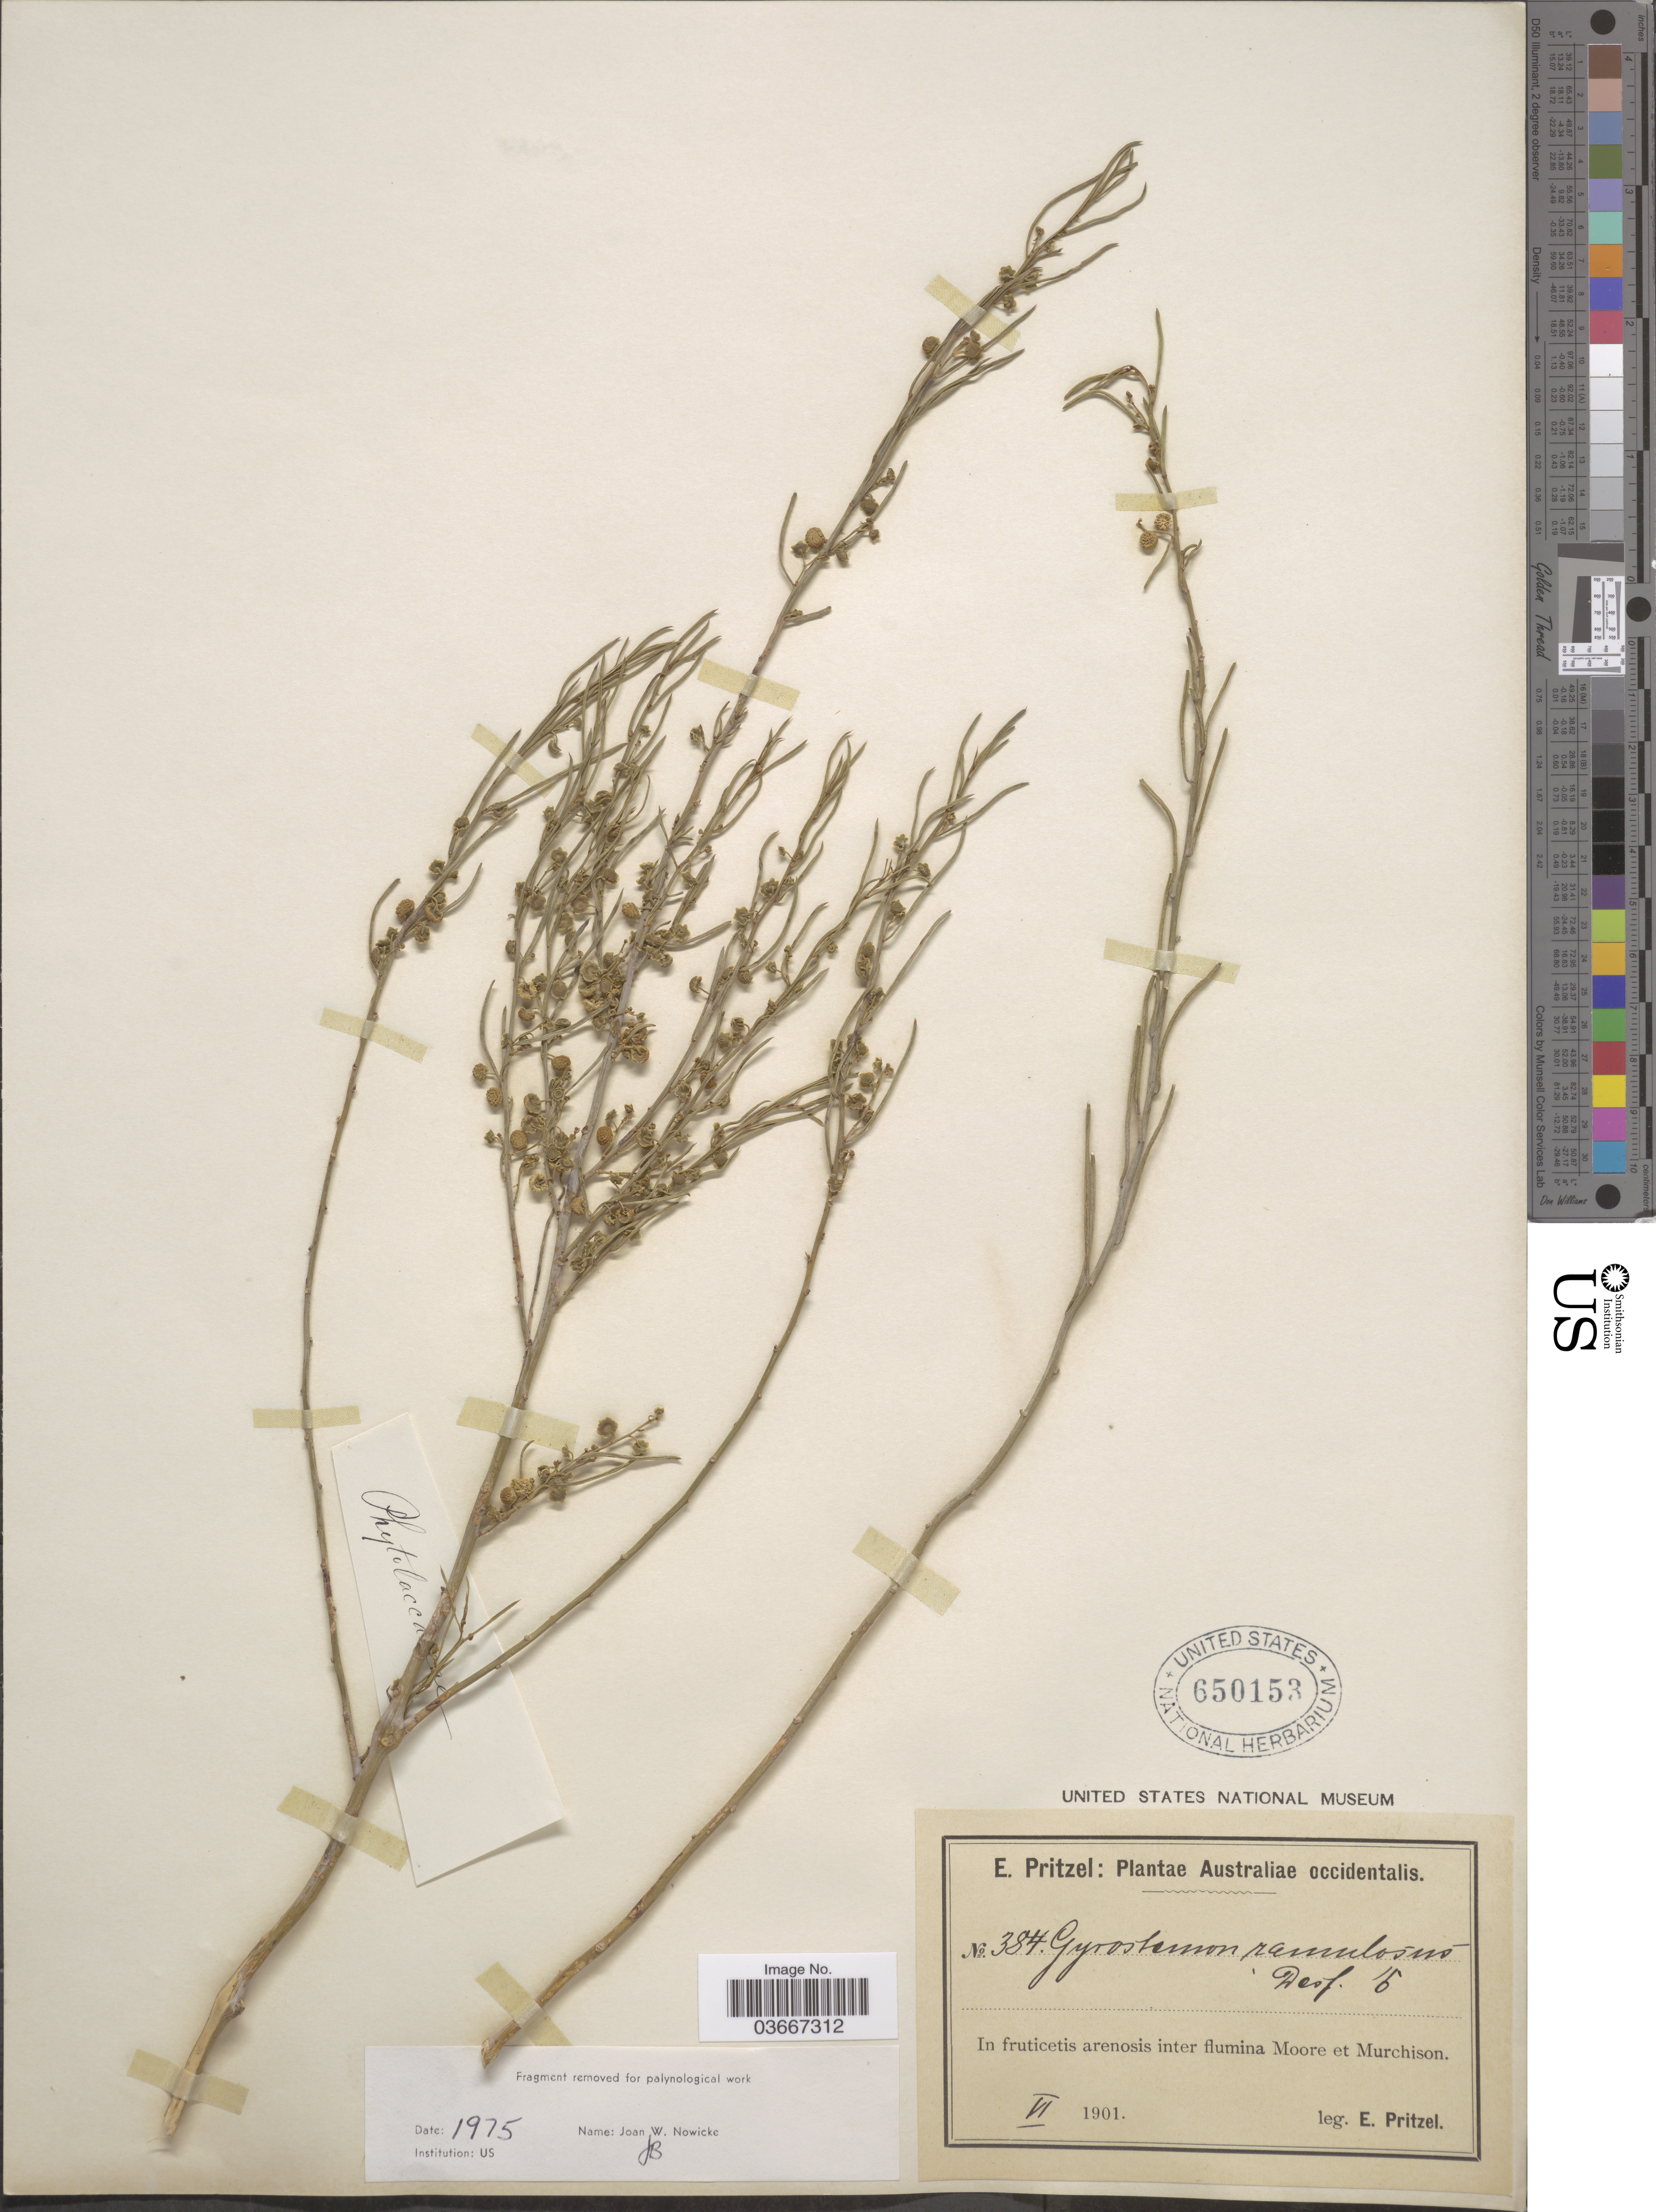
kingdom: Plantae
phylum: Tracheophyta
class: Magnoliopsida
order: Brassicales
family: Gyrostemonaceae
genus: Gyrostemon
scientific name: Gyrostemon ramulosus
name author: Desf.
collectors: E. G. Pritzel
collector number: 384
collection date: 1901-06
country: Australia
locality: Australiae occidentalis. Inter flumina Moore et Murchison.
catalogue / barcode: US 650153